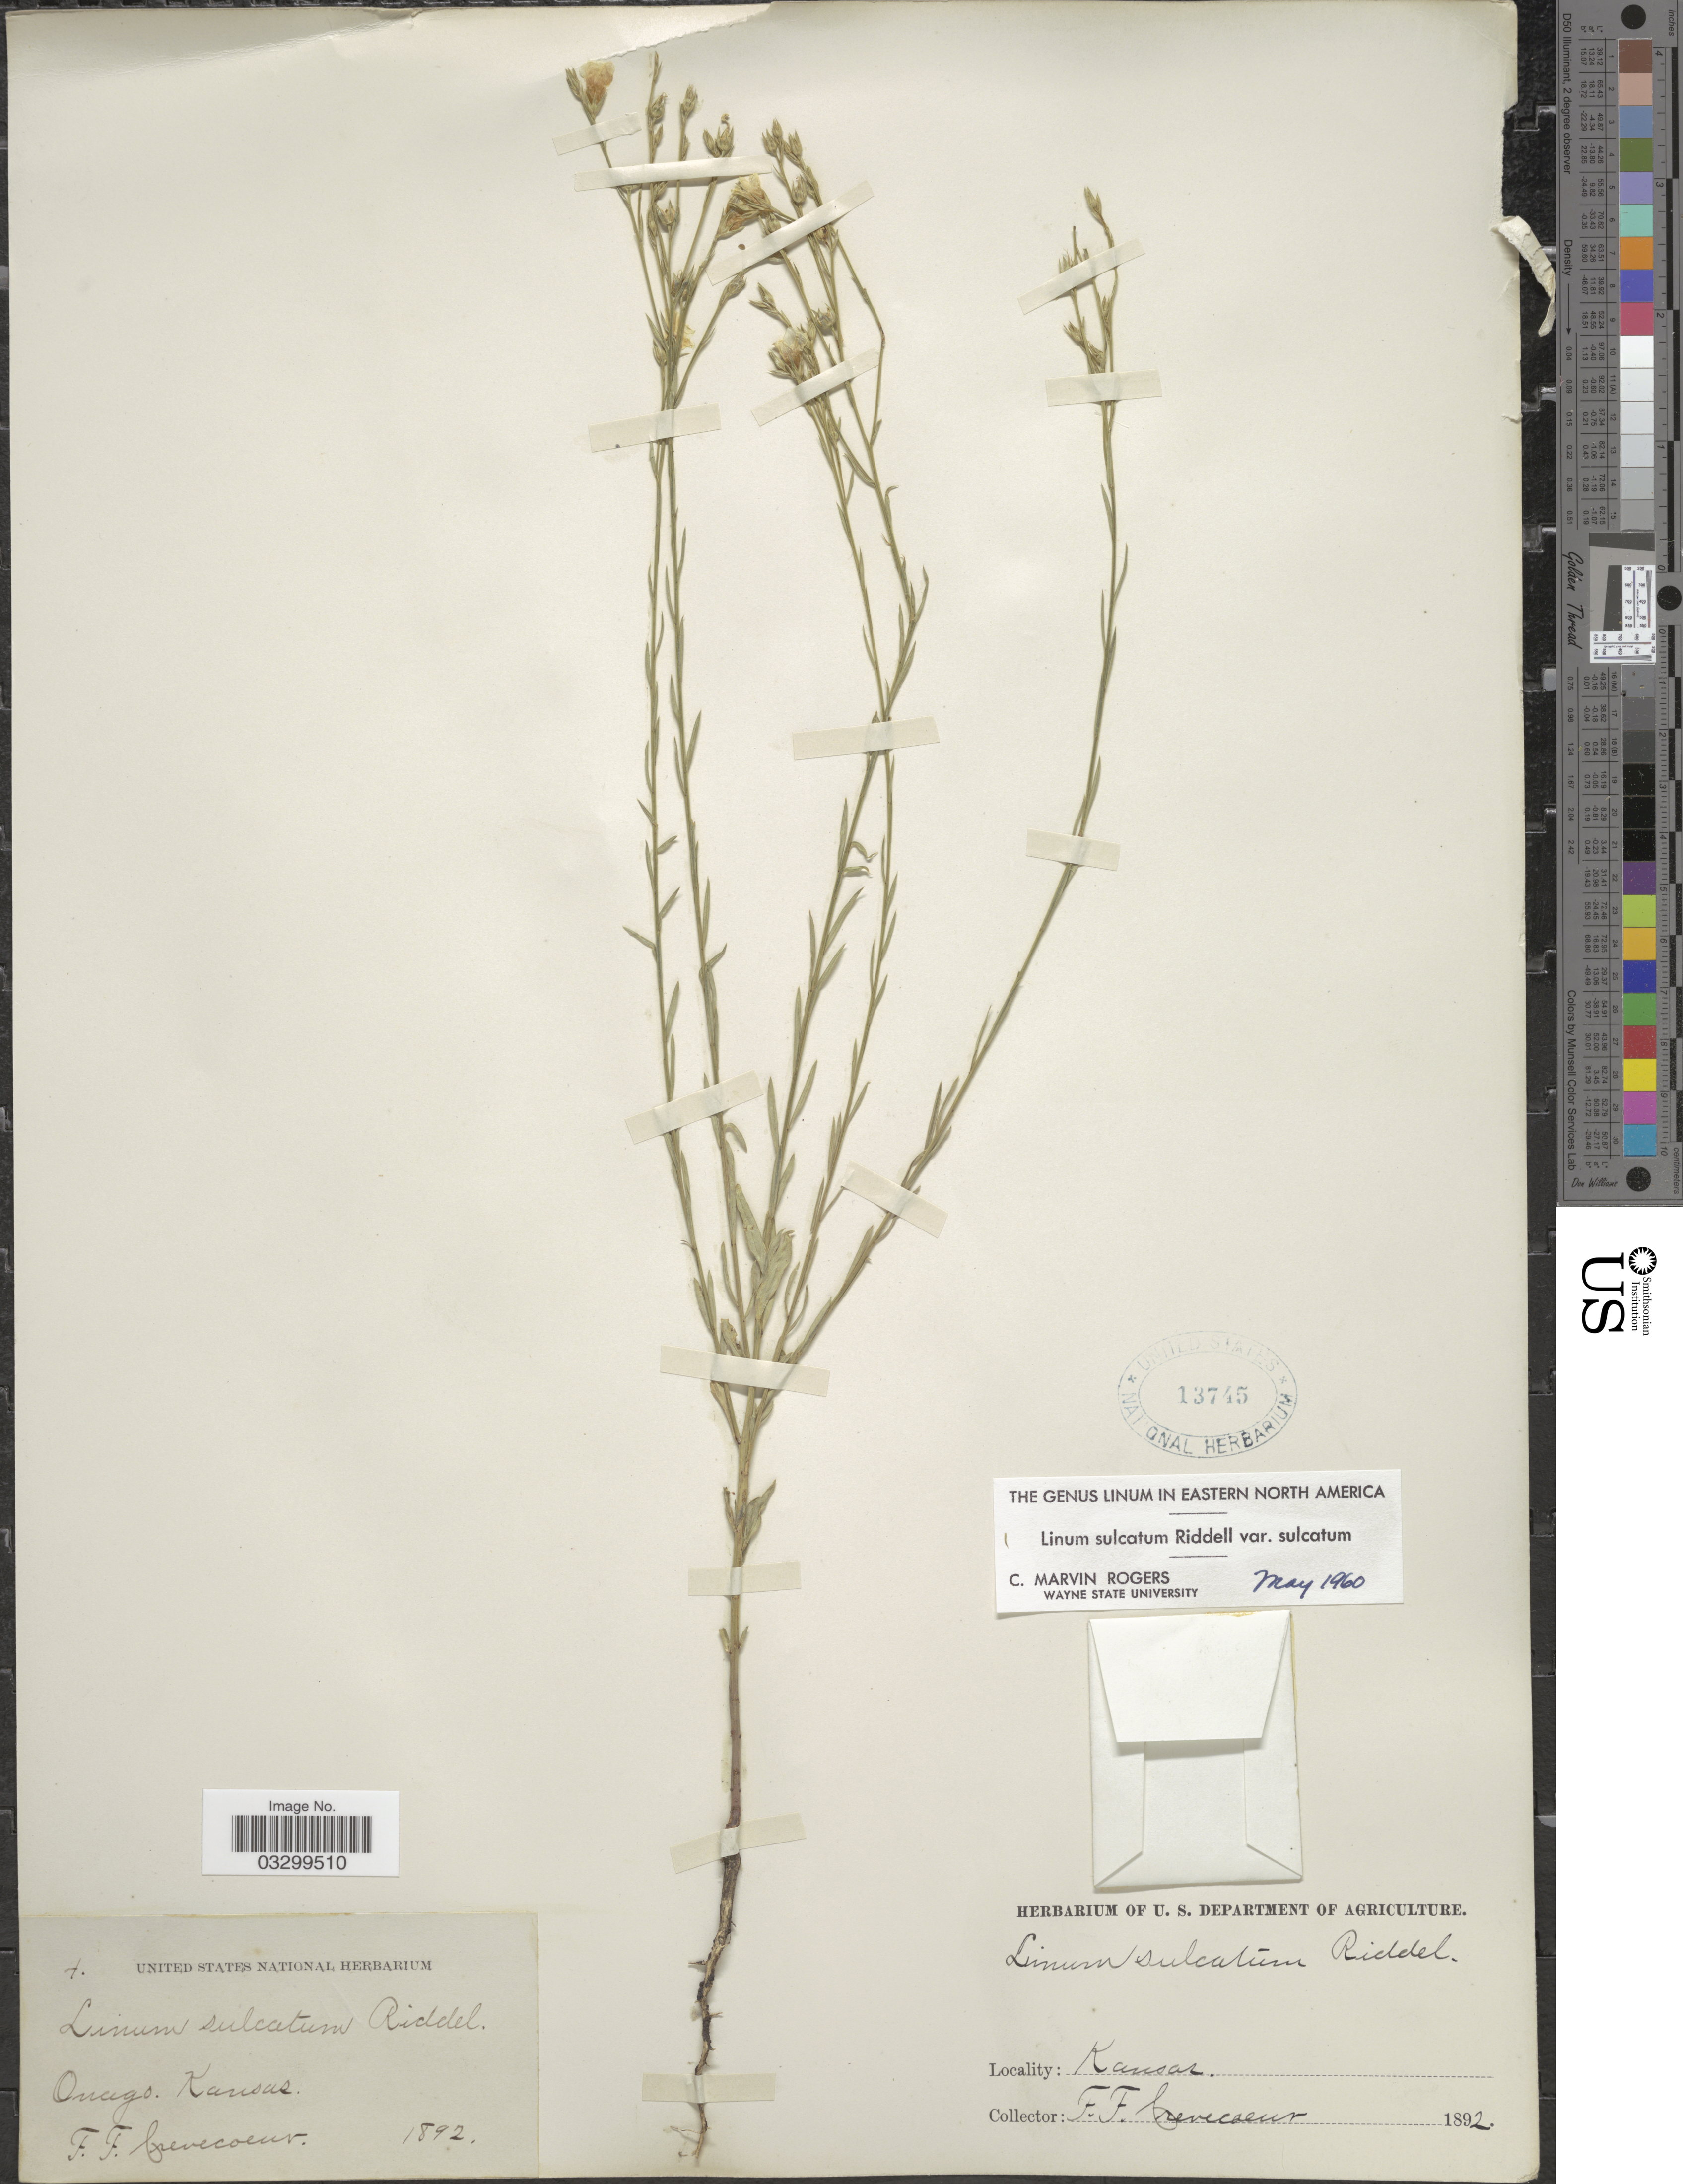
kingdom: Plantae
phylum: Tracheophyta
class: Magnoliopsida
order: Malpighiales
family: Linaceae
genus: Linum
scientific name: Linum sulcatum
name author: Riddell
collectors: F. F. Crevecoeur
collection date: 1892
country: United States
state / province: Kansas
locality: Onago.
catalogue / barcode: US 13745